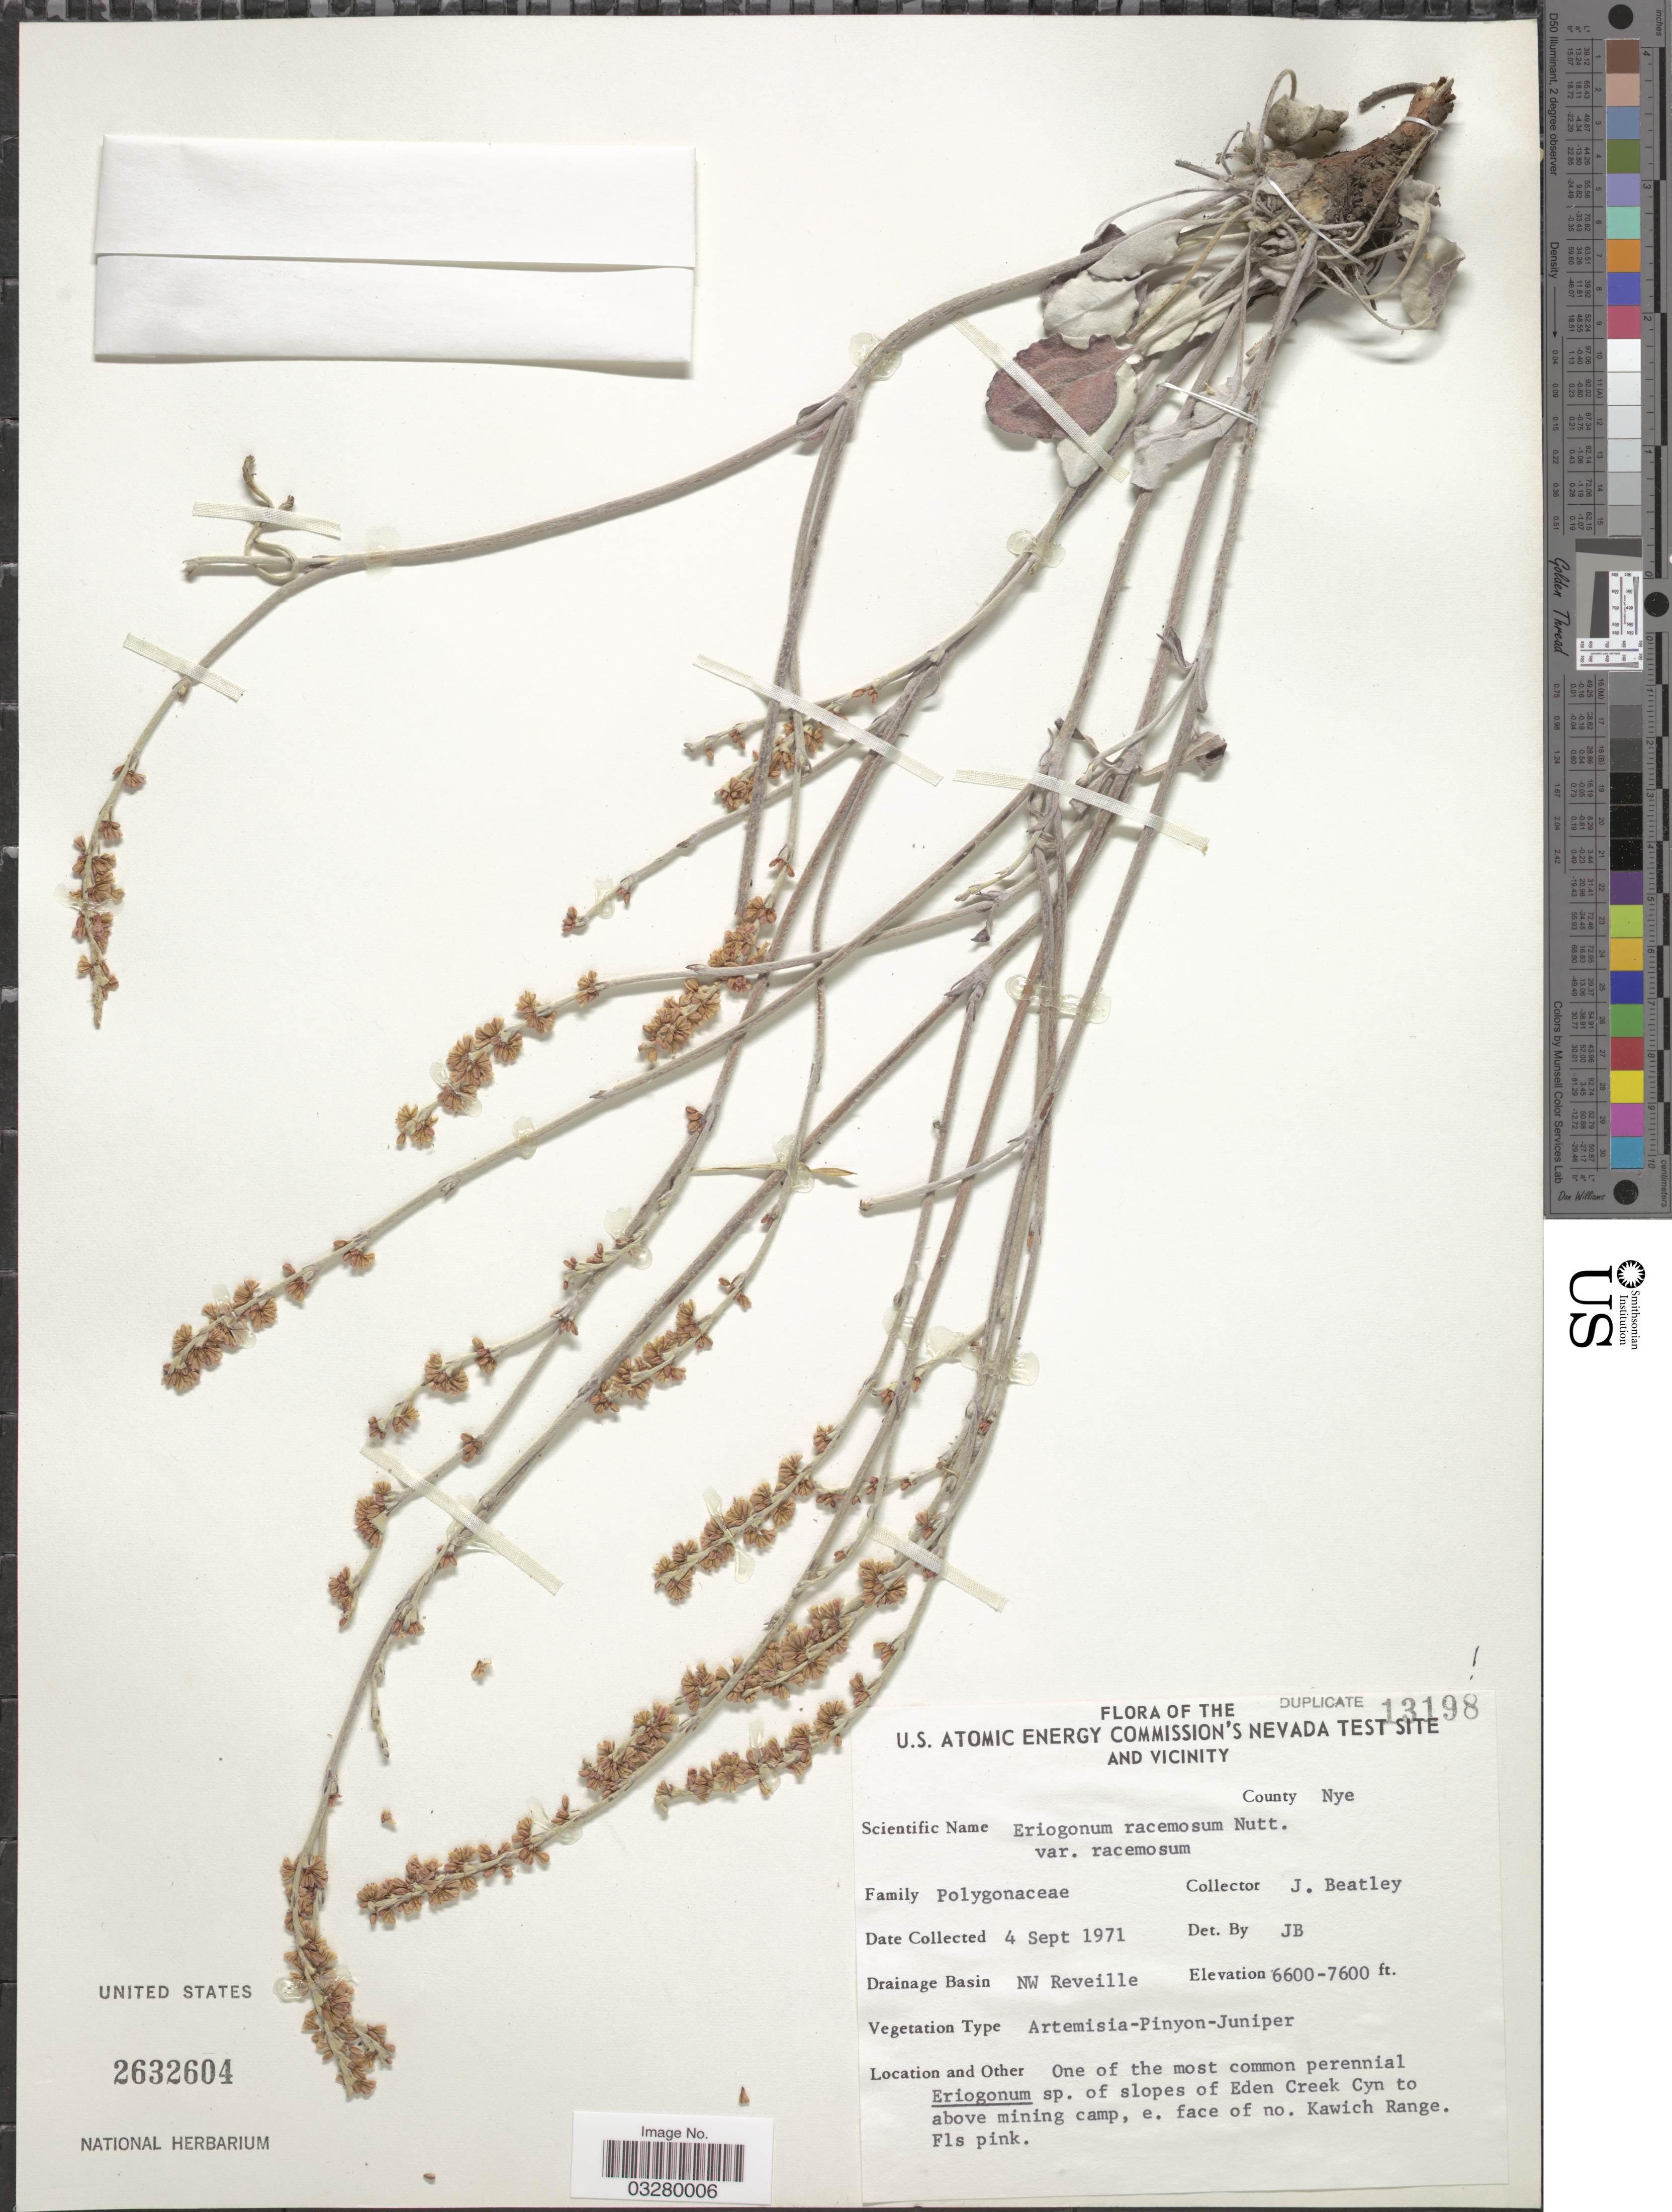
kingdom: Plantae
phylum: Tracheophyta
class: Magnoliopsida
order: Caryophyllales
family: Polygonaceae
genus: Eriogonum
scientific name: Eriogonum racemosum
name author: Nutt.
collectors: J. C. Beatley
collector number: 13198?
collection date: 1971-09-04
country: United States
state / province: Nevada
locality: U.S. Atomic Energy Commission's Nevada Test Site and Vicinity, County Nye, Drainage Basin NW Reveille, slopes of Eden Creek Cyn to above mining camp, e. face of no. Kawich Range.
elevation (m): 2012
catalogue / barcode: US 2632604